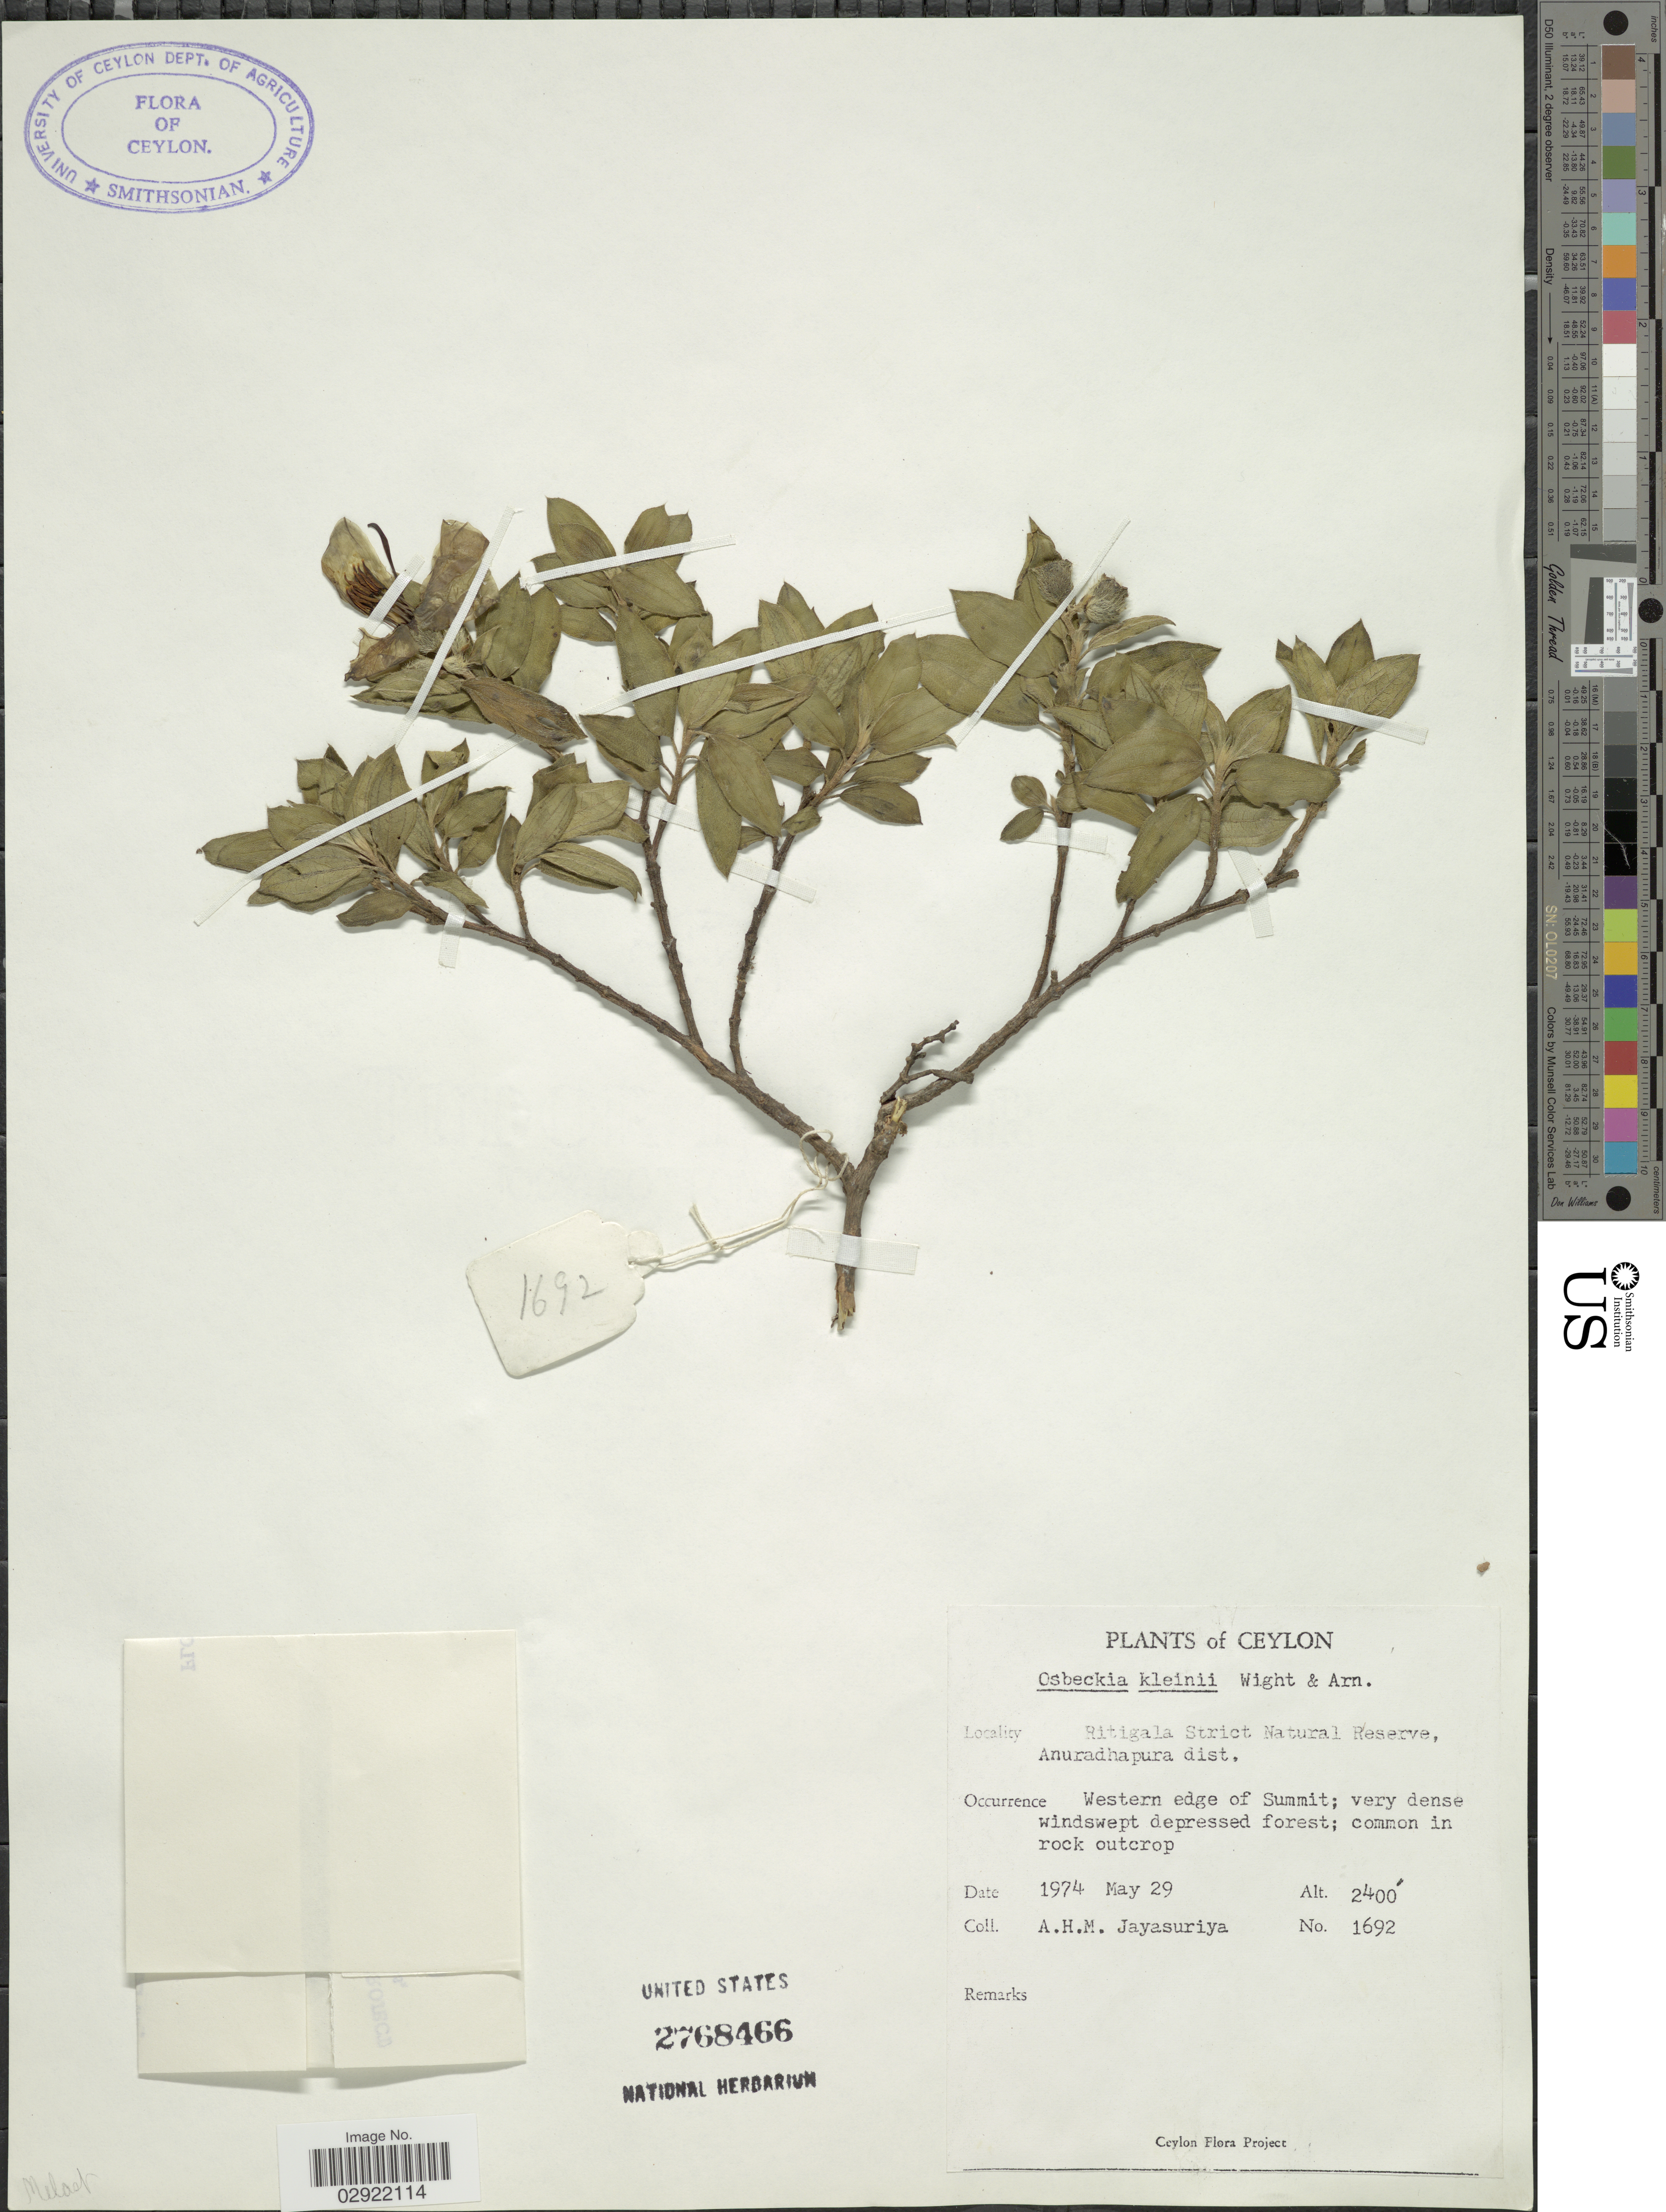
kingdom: Plantae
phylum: Tracheophyta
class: Magnoliopsida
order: Myrtales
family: Melastomataceae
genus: Osbeckia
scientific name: Osbeckia kleinii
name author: Wight & Arn.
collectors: A. Jayasuriya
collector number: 1692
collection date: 1974-05-29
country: Sri Lanka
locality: Ceylon. Ritigala Strict Natural Reserve, Anuradhapura dist.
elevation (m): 732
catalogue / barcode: US 2768456